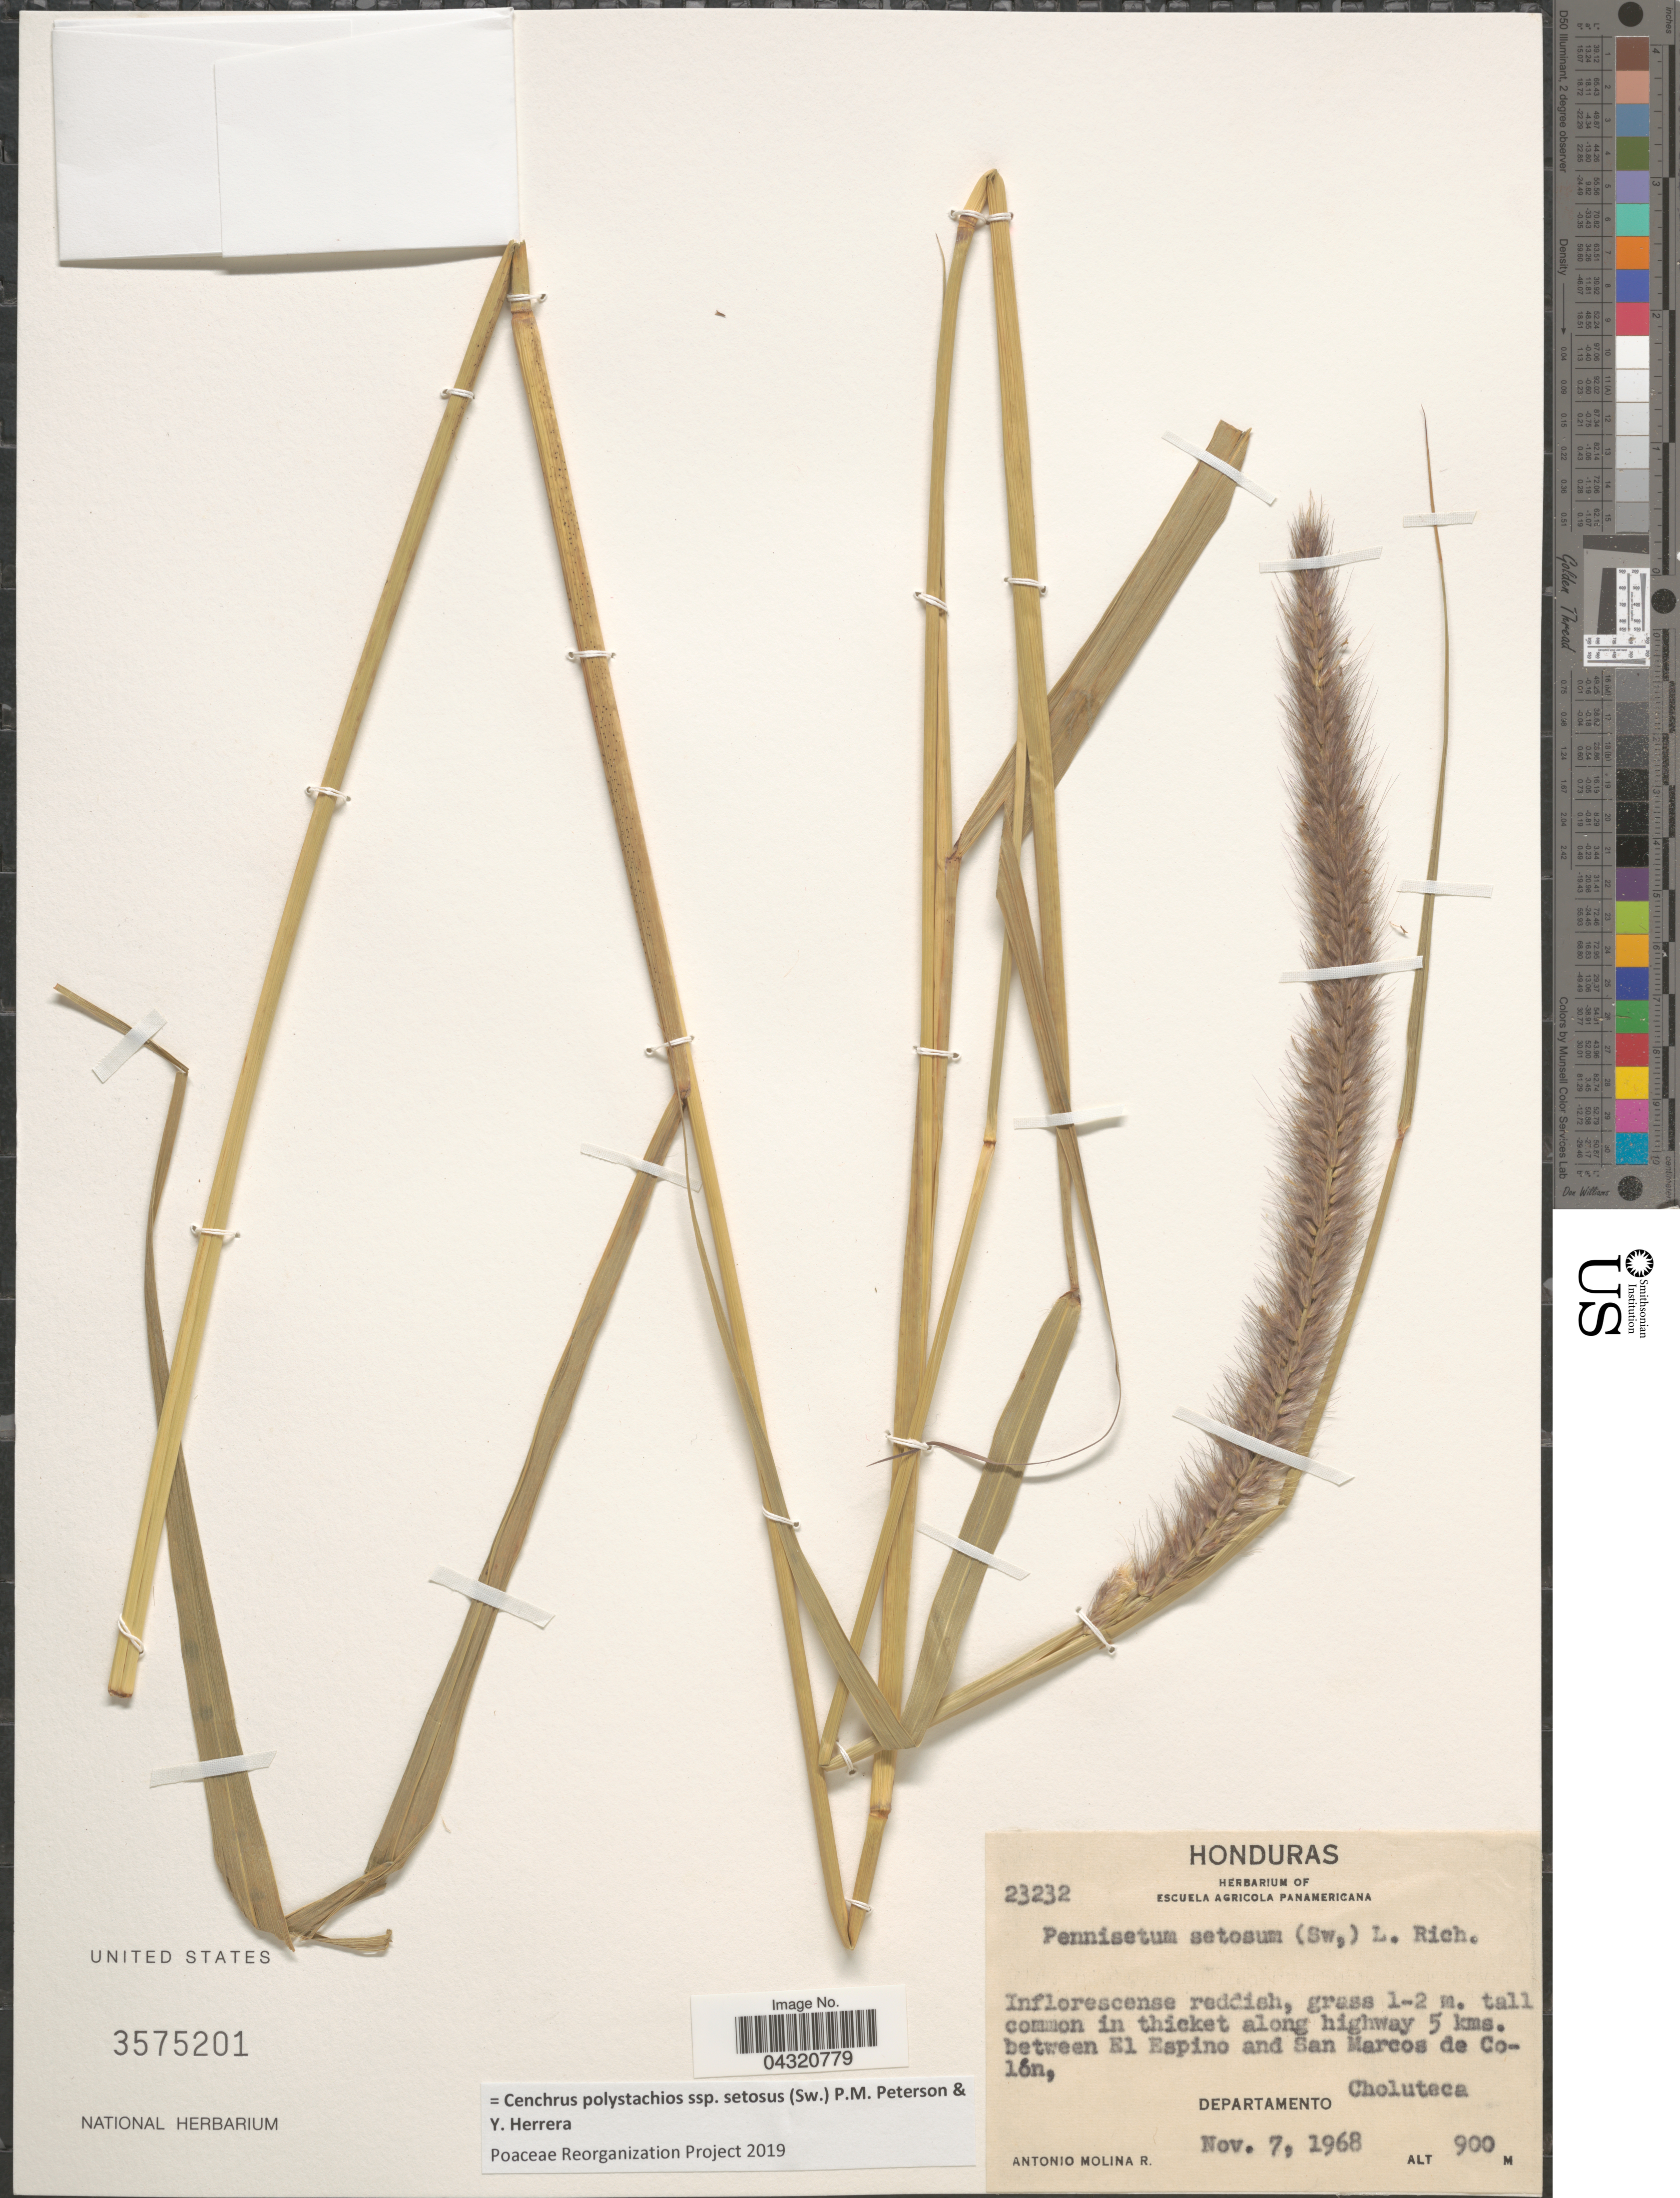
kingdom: Plantae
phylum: Tracheophyta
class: Liliopsida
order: Poales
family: Poaceae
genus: Cenchrus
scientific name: Cenchrus polystachios subsp. setosus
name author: (Sw.) P.M. Peterson & Y. Herrera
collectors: A. Molina R.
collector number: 23232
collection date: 1968-11-07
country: Honduras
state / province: Choluteca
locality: Common in thicket along highway 5 kms. between El Espino and San Marcos de Colón, Departamento Choluteca.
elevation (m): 900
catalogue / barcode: US 3575201